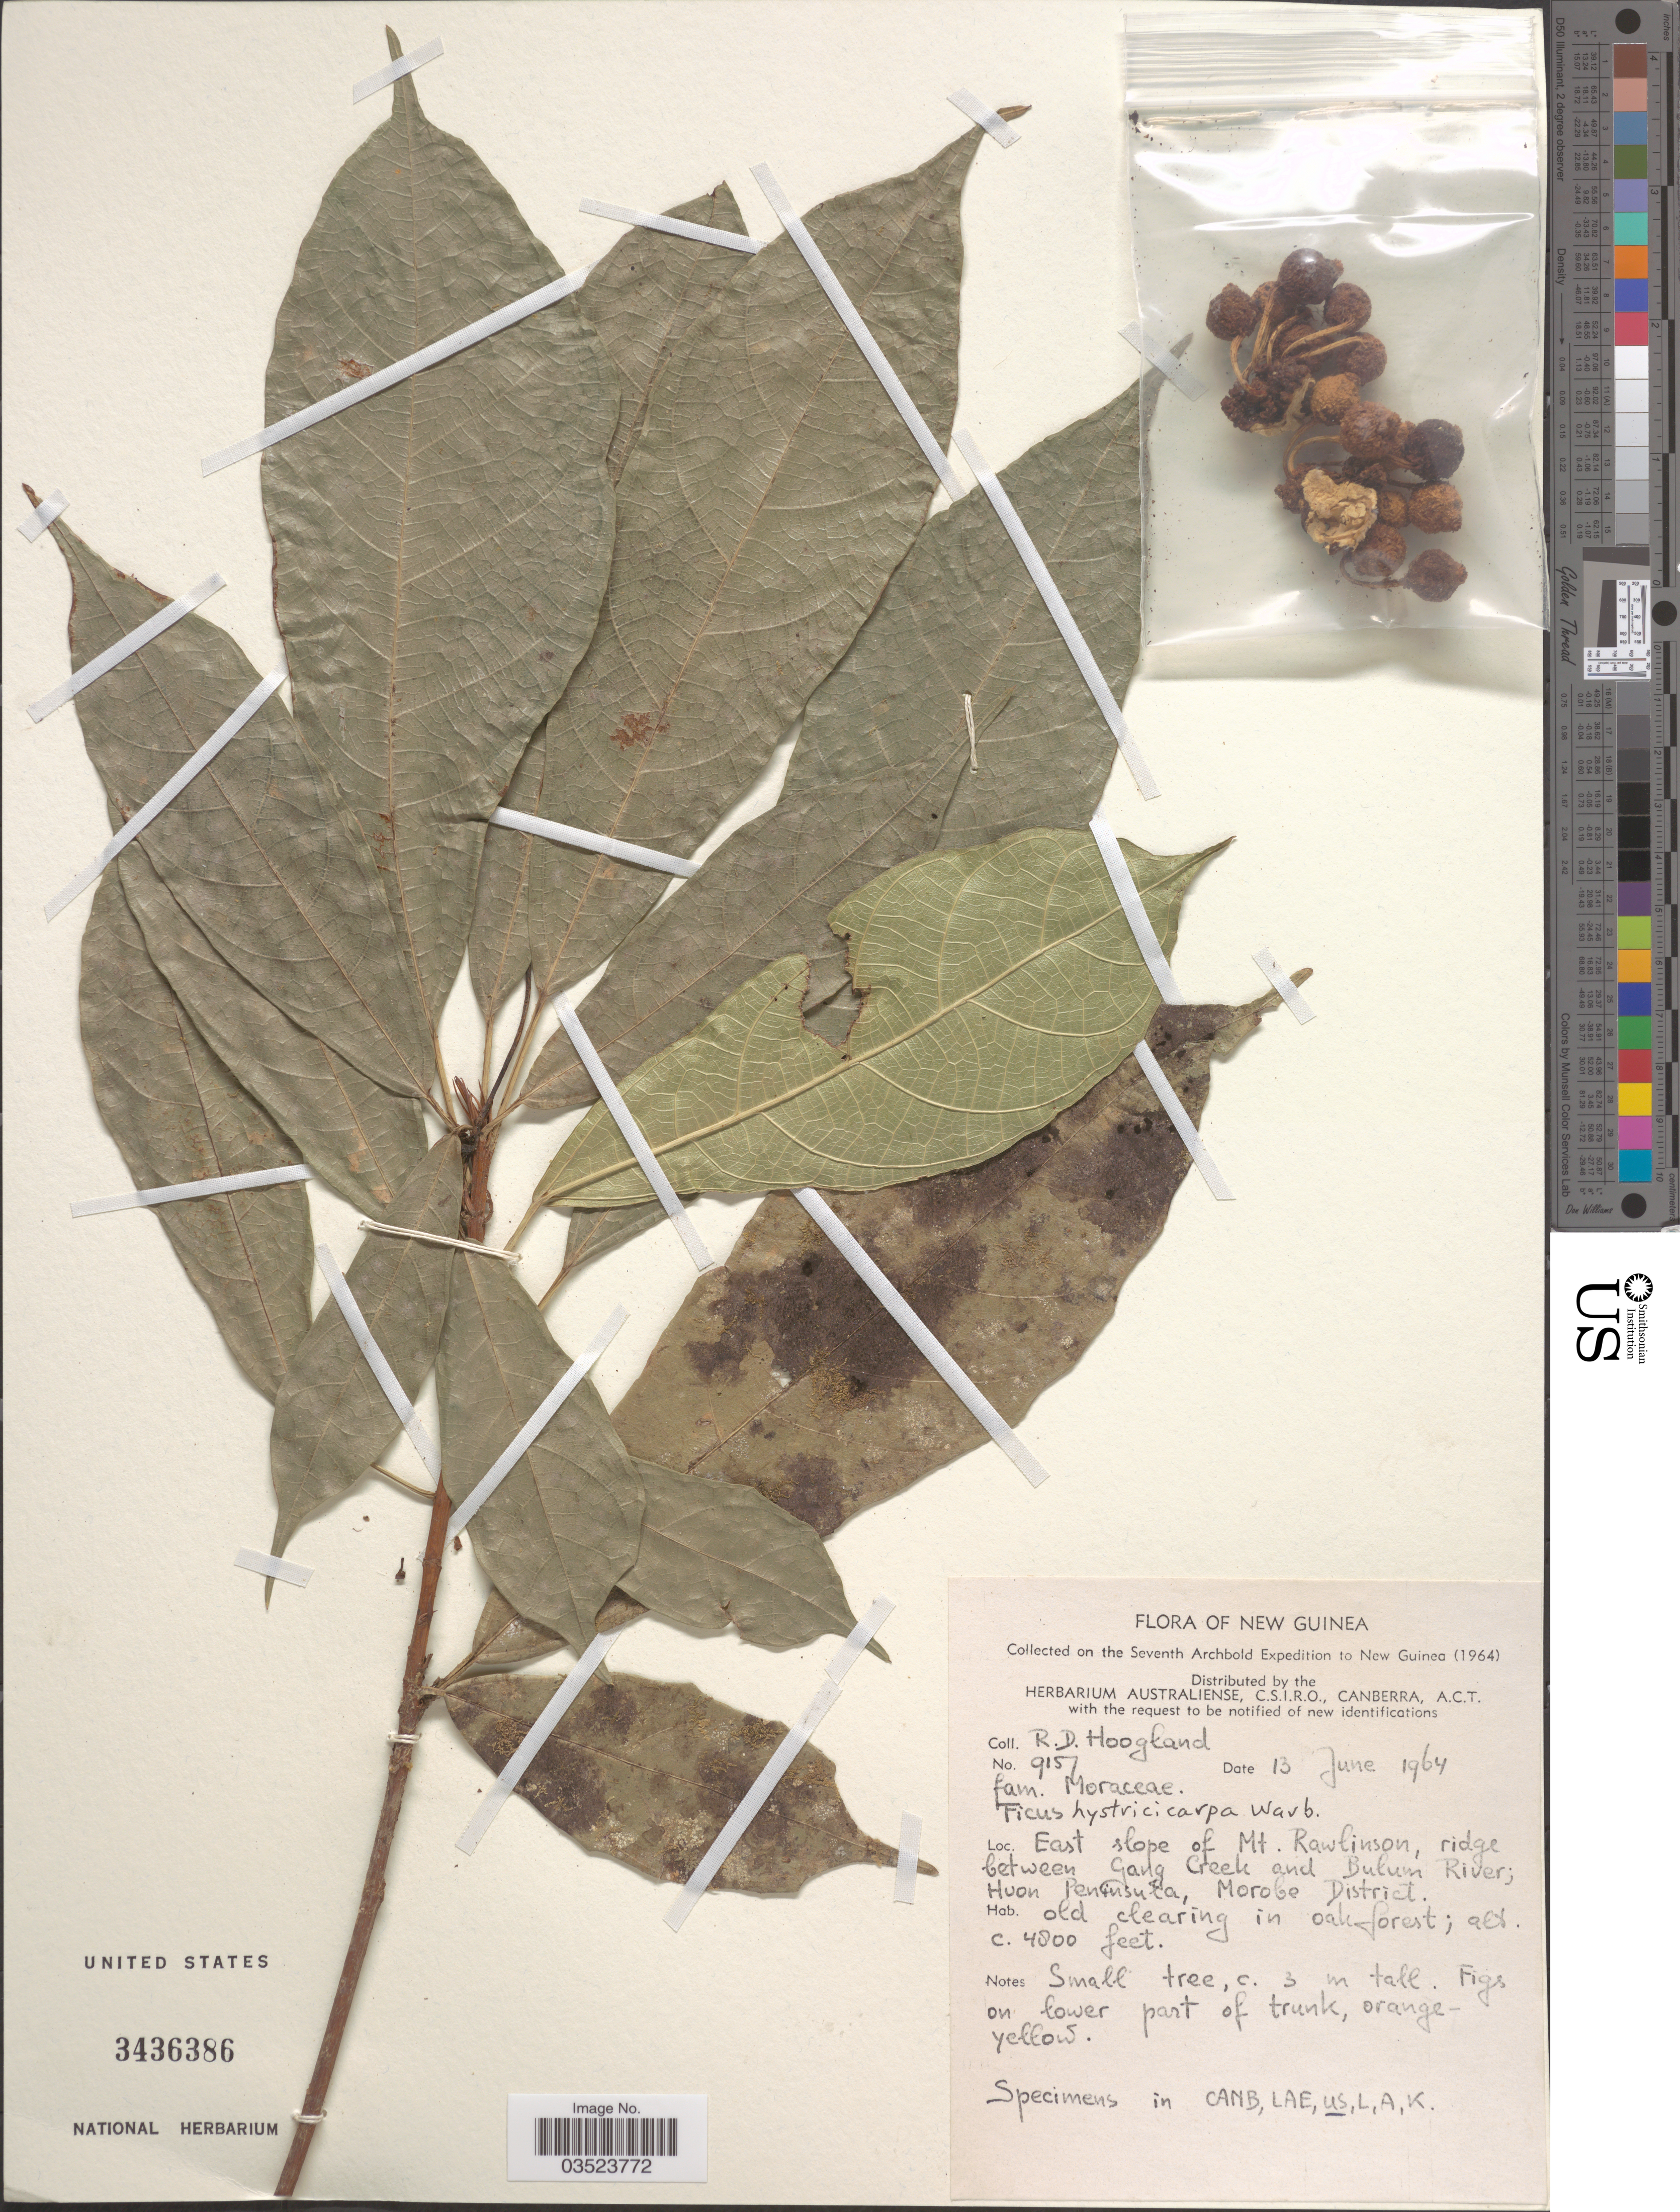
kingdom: Plantae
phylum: Tracheophyta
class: Magnoliopsida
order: Rosales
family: Moraceae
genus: Ficus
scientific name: Ficus hystricicarpa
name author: Warb.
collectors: R. D. Hoogland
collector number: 9157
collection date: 1964-06-13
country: Papua New Guinea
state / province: Morobe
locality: New Guinea. East slope of Mt. Rawlinson, ridge between Gang Creek and Bulum River; Huon Peninsula, Morobe District.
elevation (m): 1463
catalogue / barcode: US 3436386